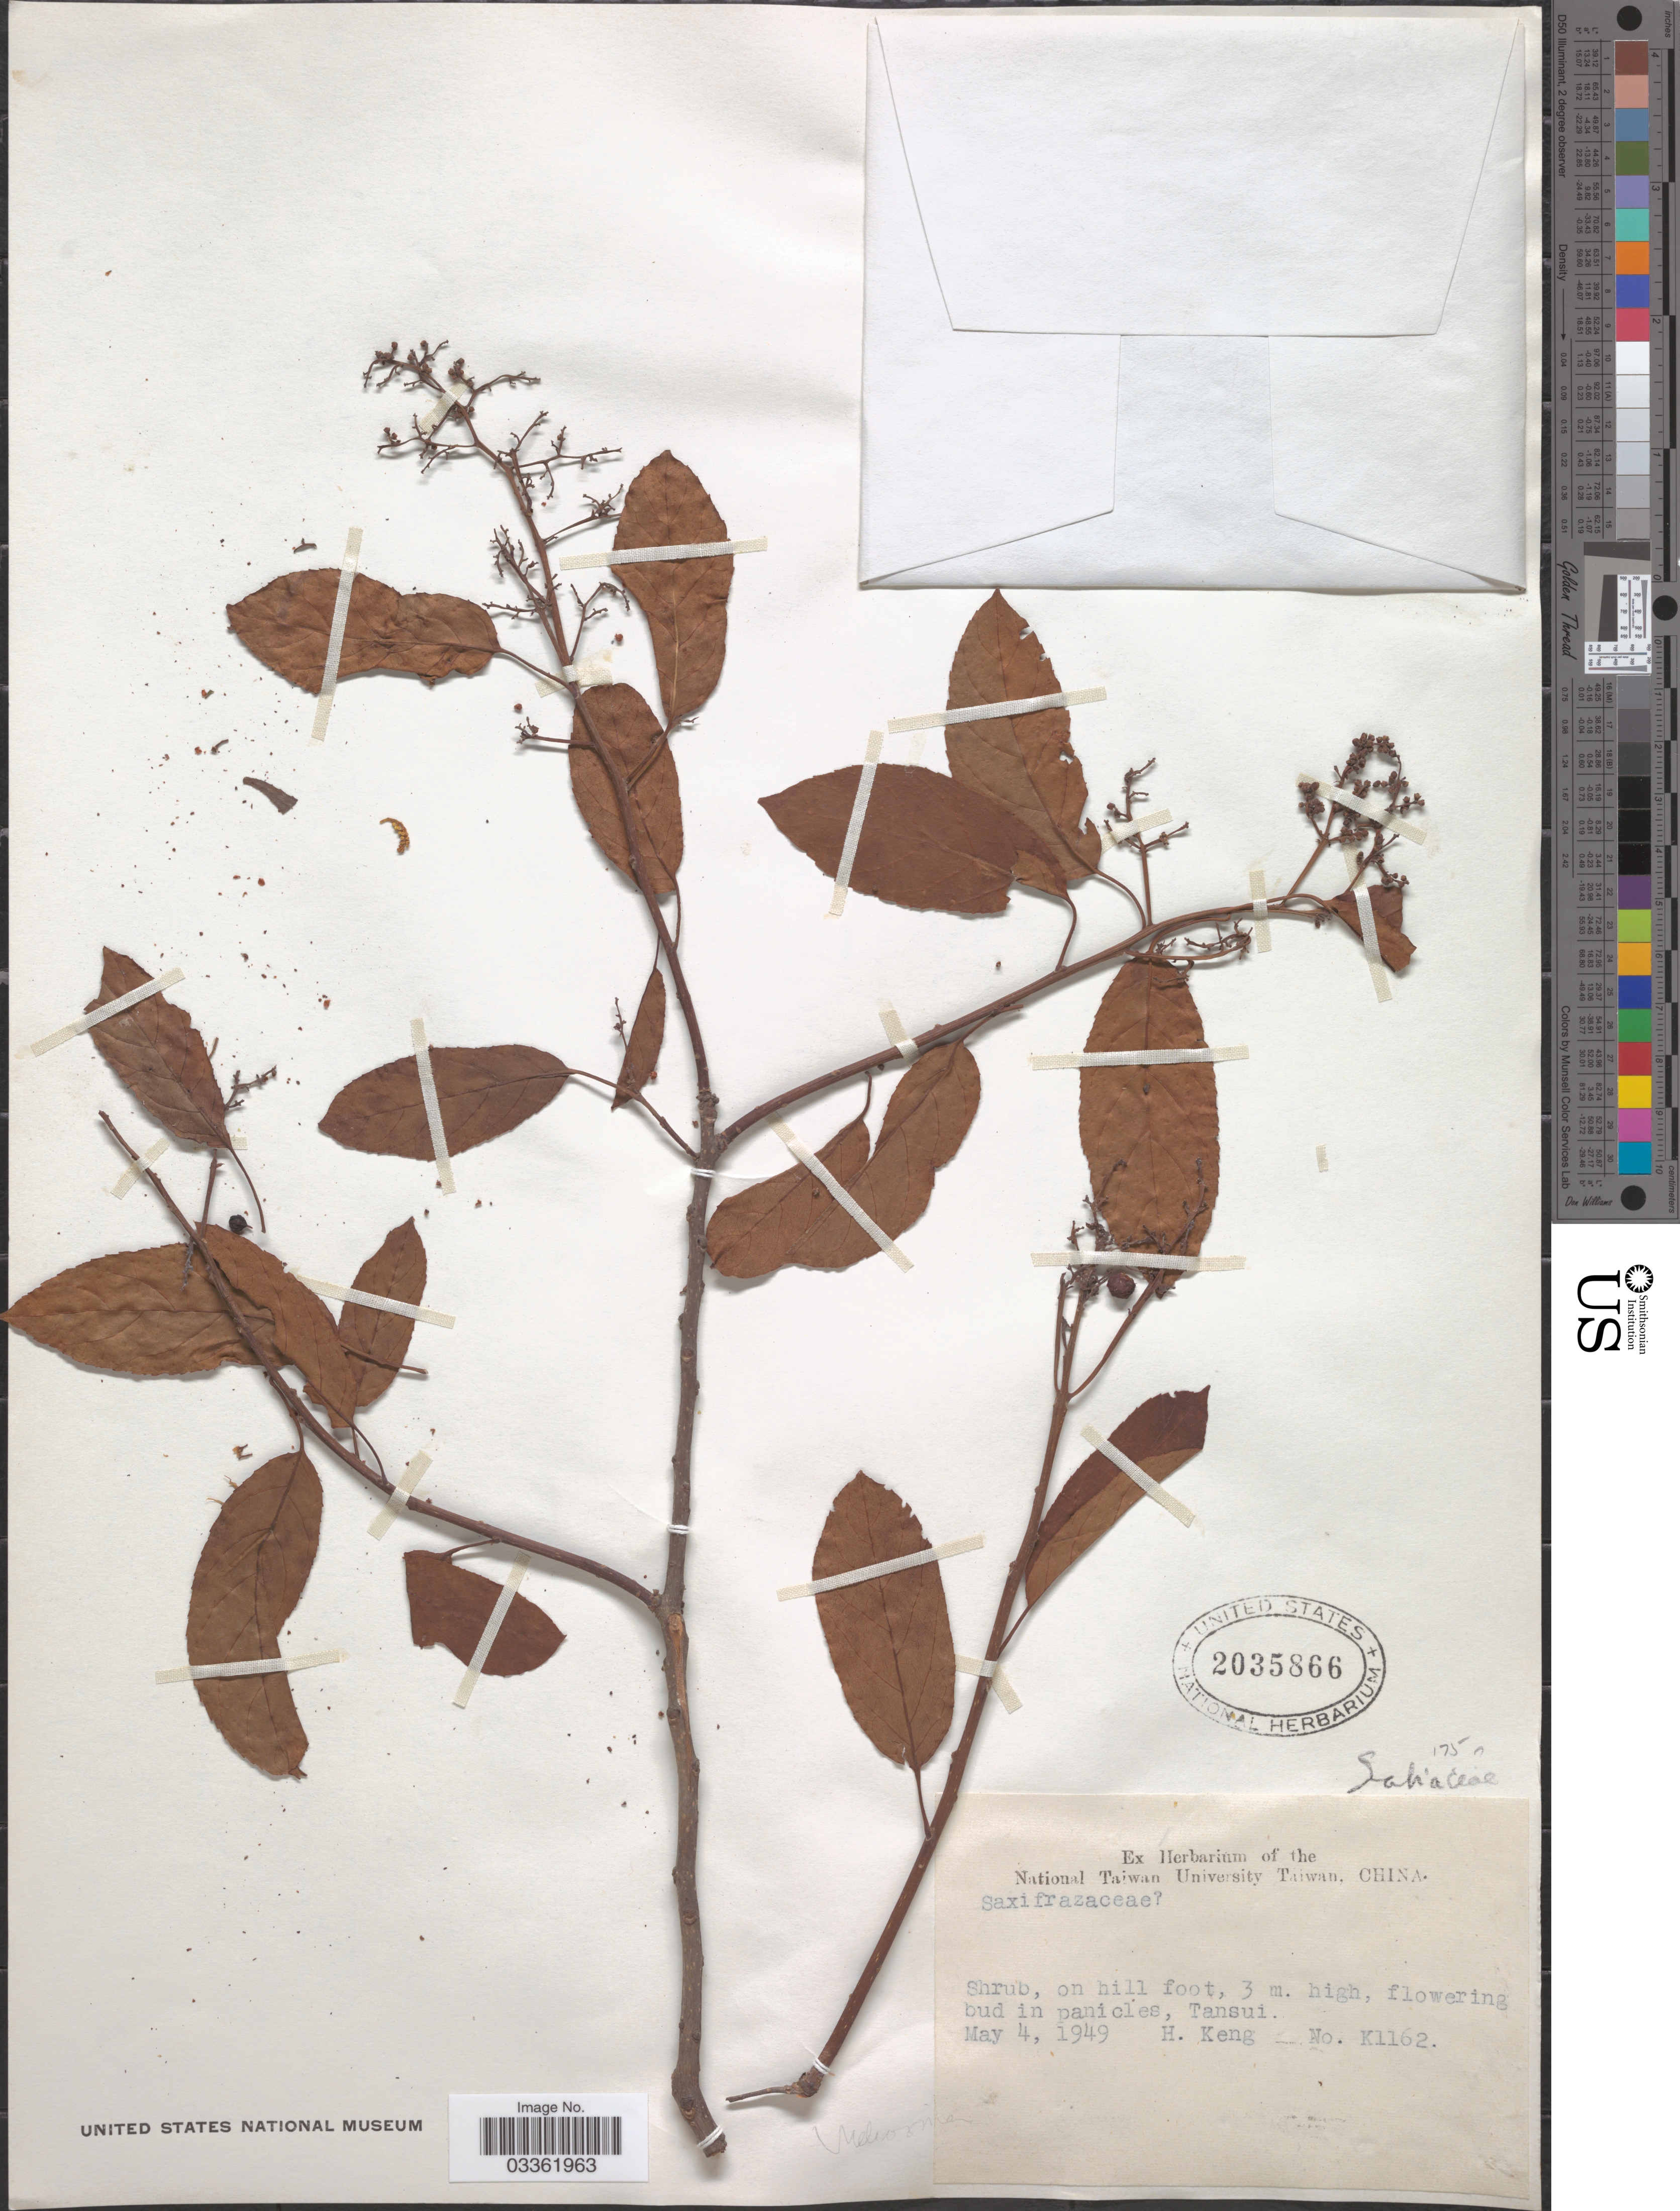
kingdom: Plantae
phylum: Tracheophyta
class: Magnoliopsida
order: Proteales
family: Sabiaceae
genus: Meliosma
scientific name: Meliosma sp.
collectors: H. Keng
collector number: K1162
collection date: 1949-05-04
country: Taiwan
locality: Tansui.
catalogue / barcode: US 2035866